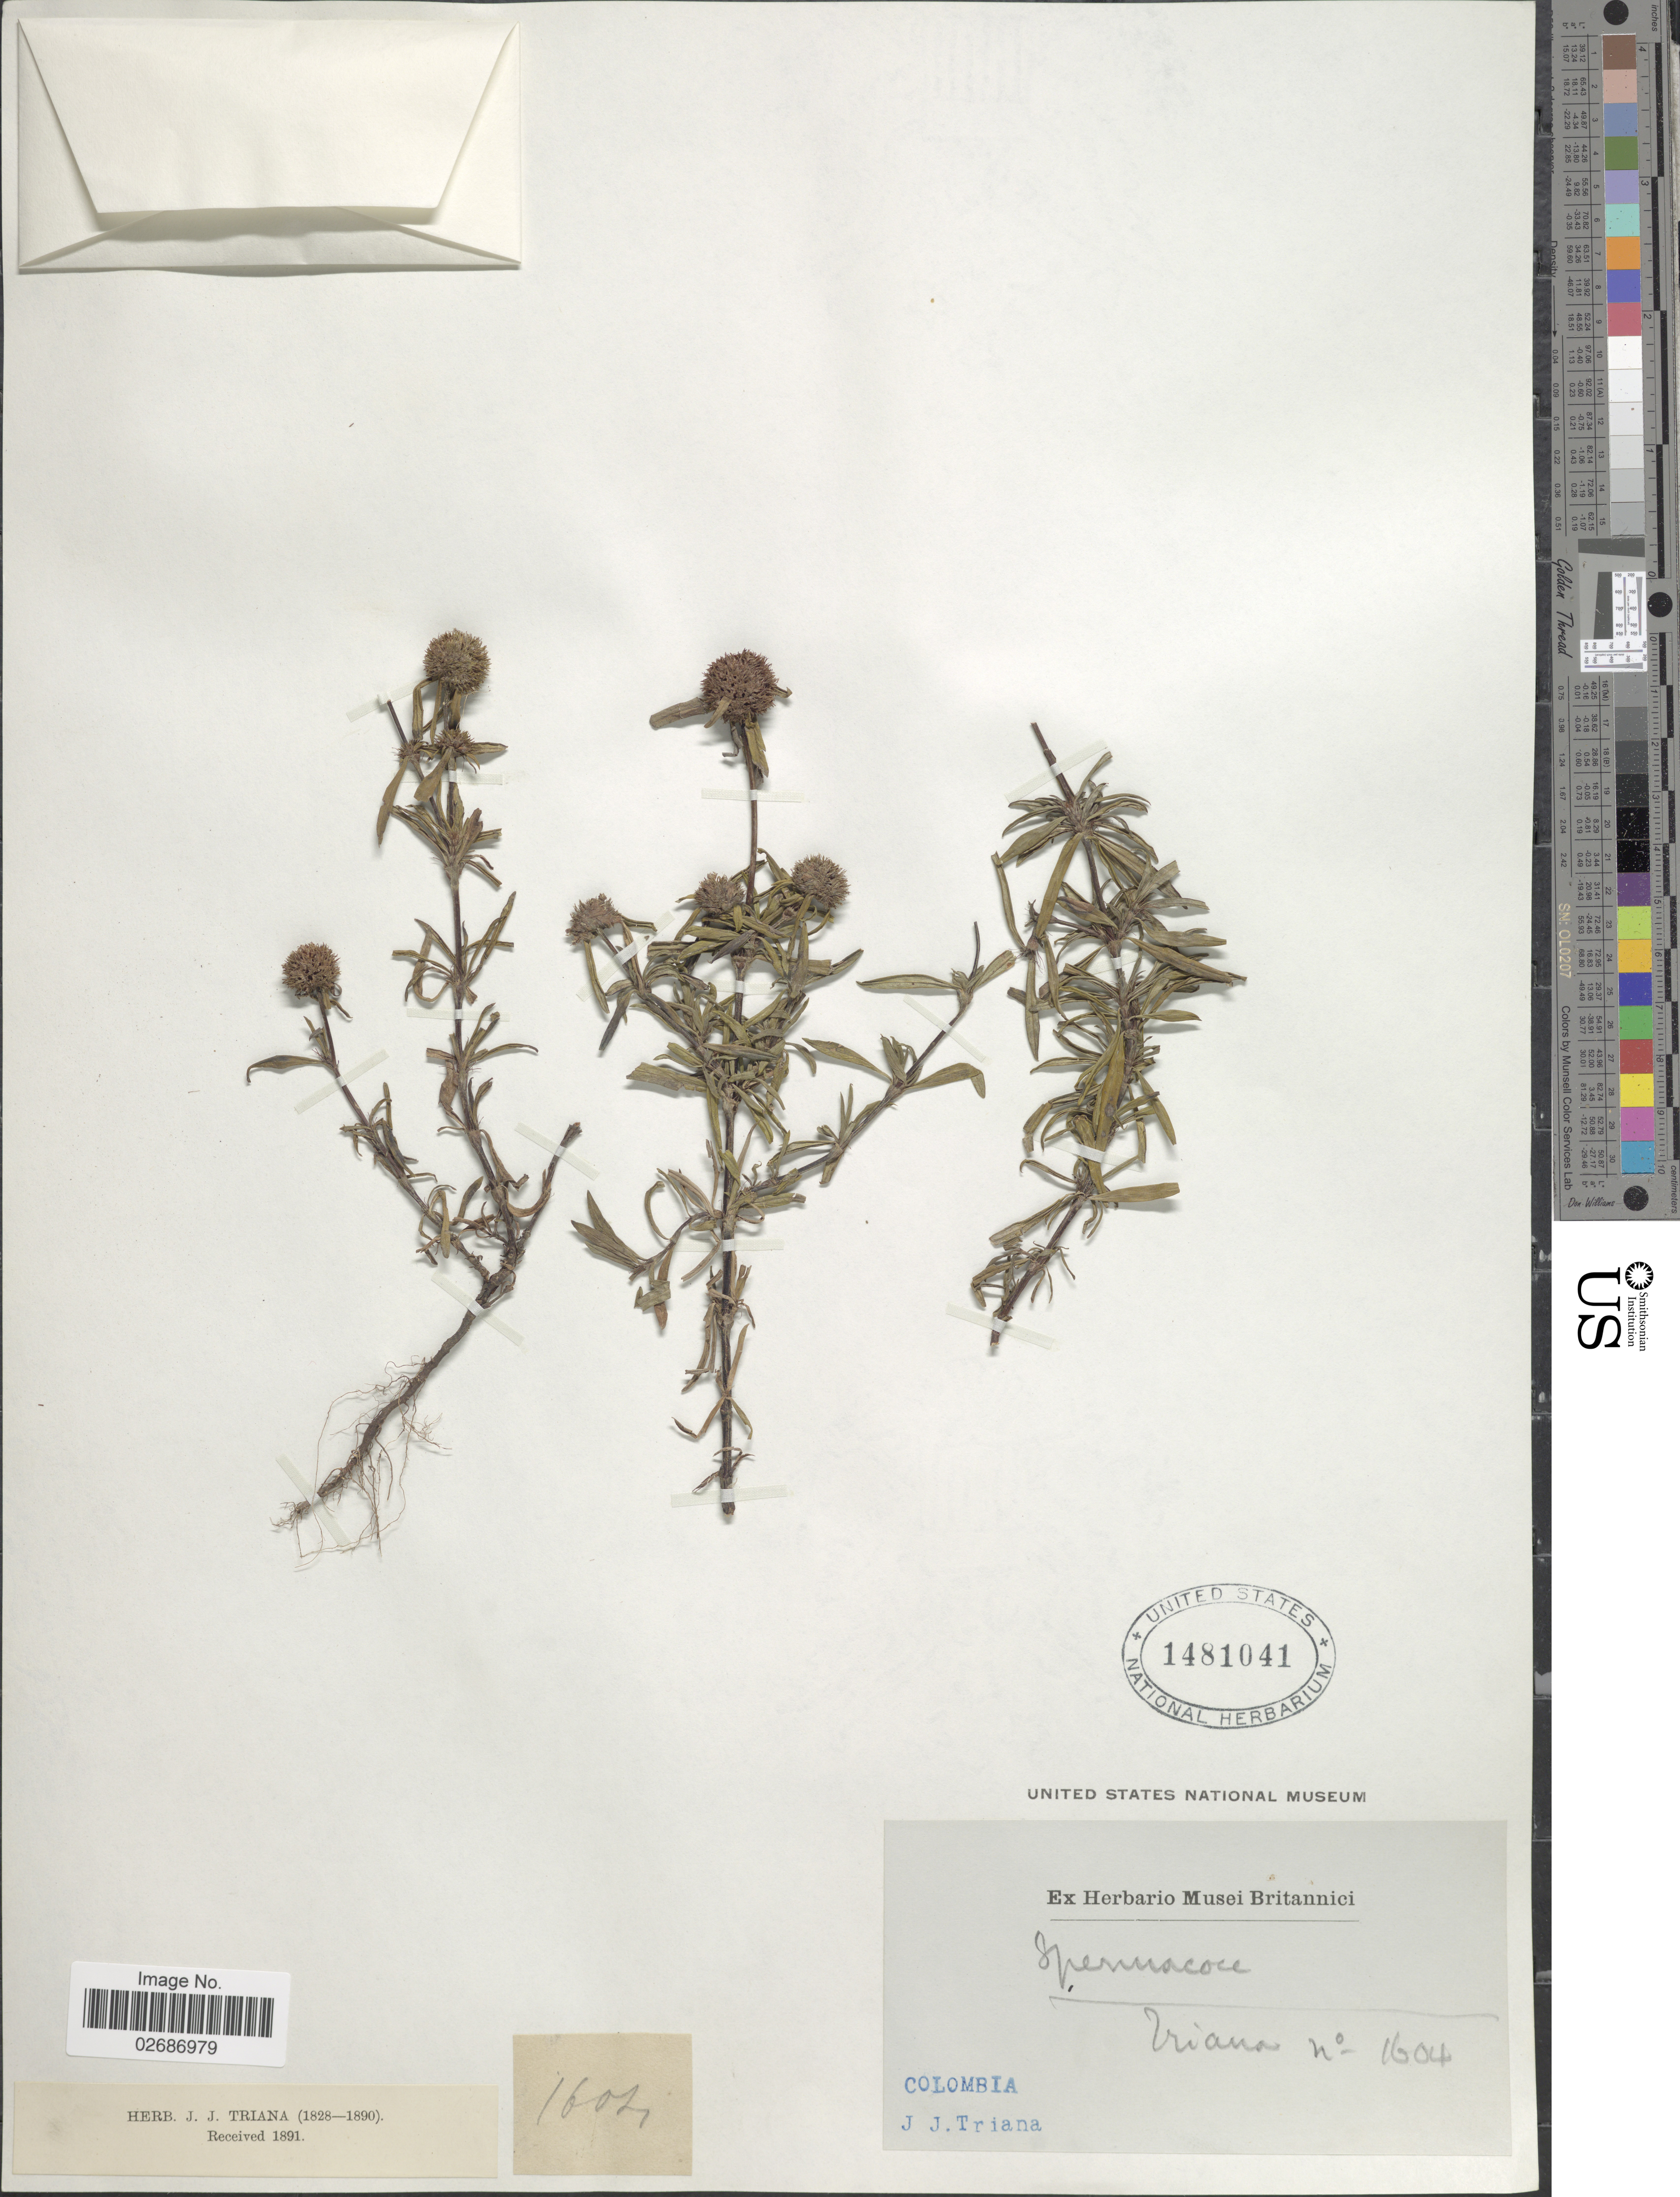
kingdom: Plantae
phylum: Tracheophyta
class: Magnoliopsida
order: Gentianales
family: Rubiaceae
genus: Borreria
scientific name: Borreria suaveolens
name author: G. Mey.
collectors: J. J. Triana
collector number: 1604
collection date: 1828/1890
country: Colombia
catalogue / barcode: US 1481041